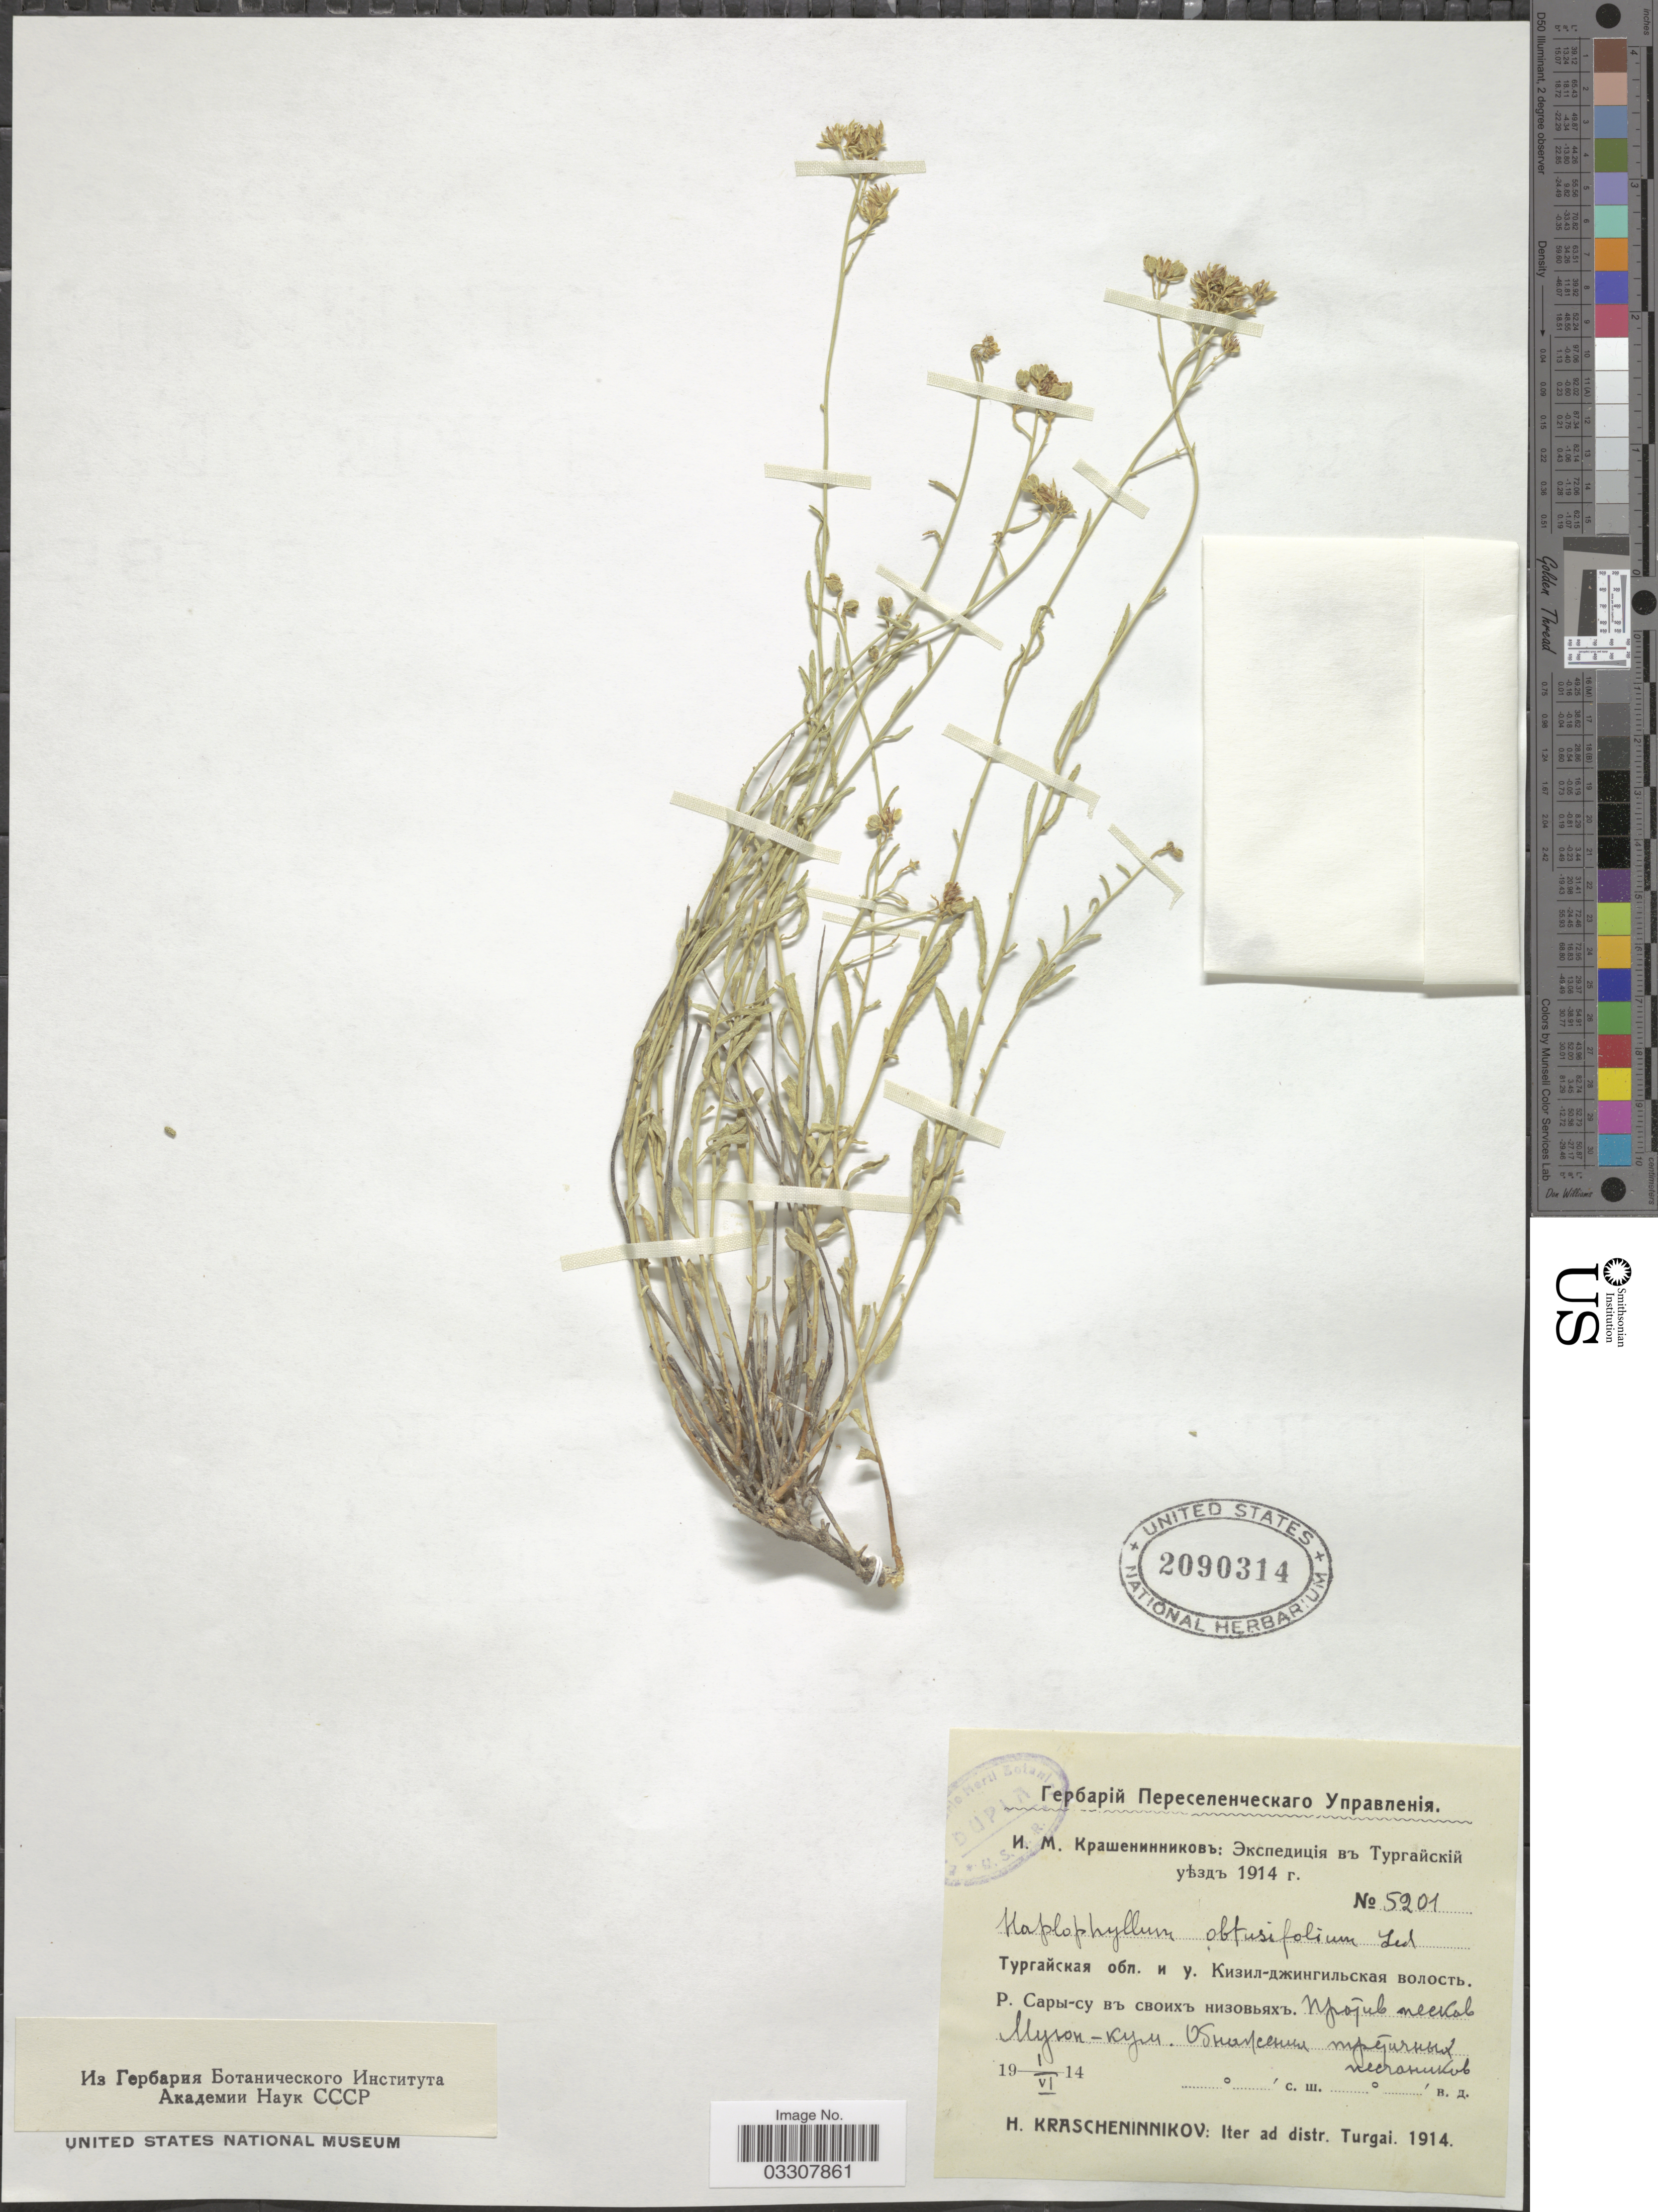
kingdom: Plantae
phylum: Tracheophyta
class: Magnoliopsida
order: Sapindales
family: Rutaceae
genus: Haplophyllum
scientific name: Haplophyllum obtusifolium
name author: (Ledeb.) Ledeb.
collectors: H. Krascheninnikov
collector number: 5201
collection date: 1914-06-01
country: Kazakhstan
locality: River Sarysu across from Muyun-Kum Desert.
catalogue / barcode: US 2090314